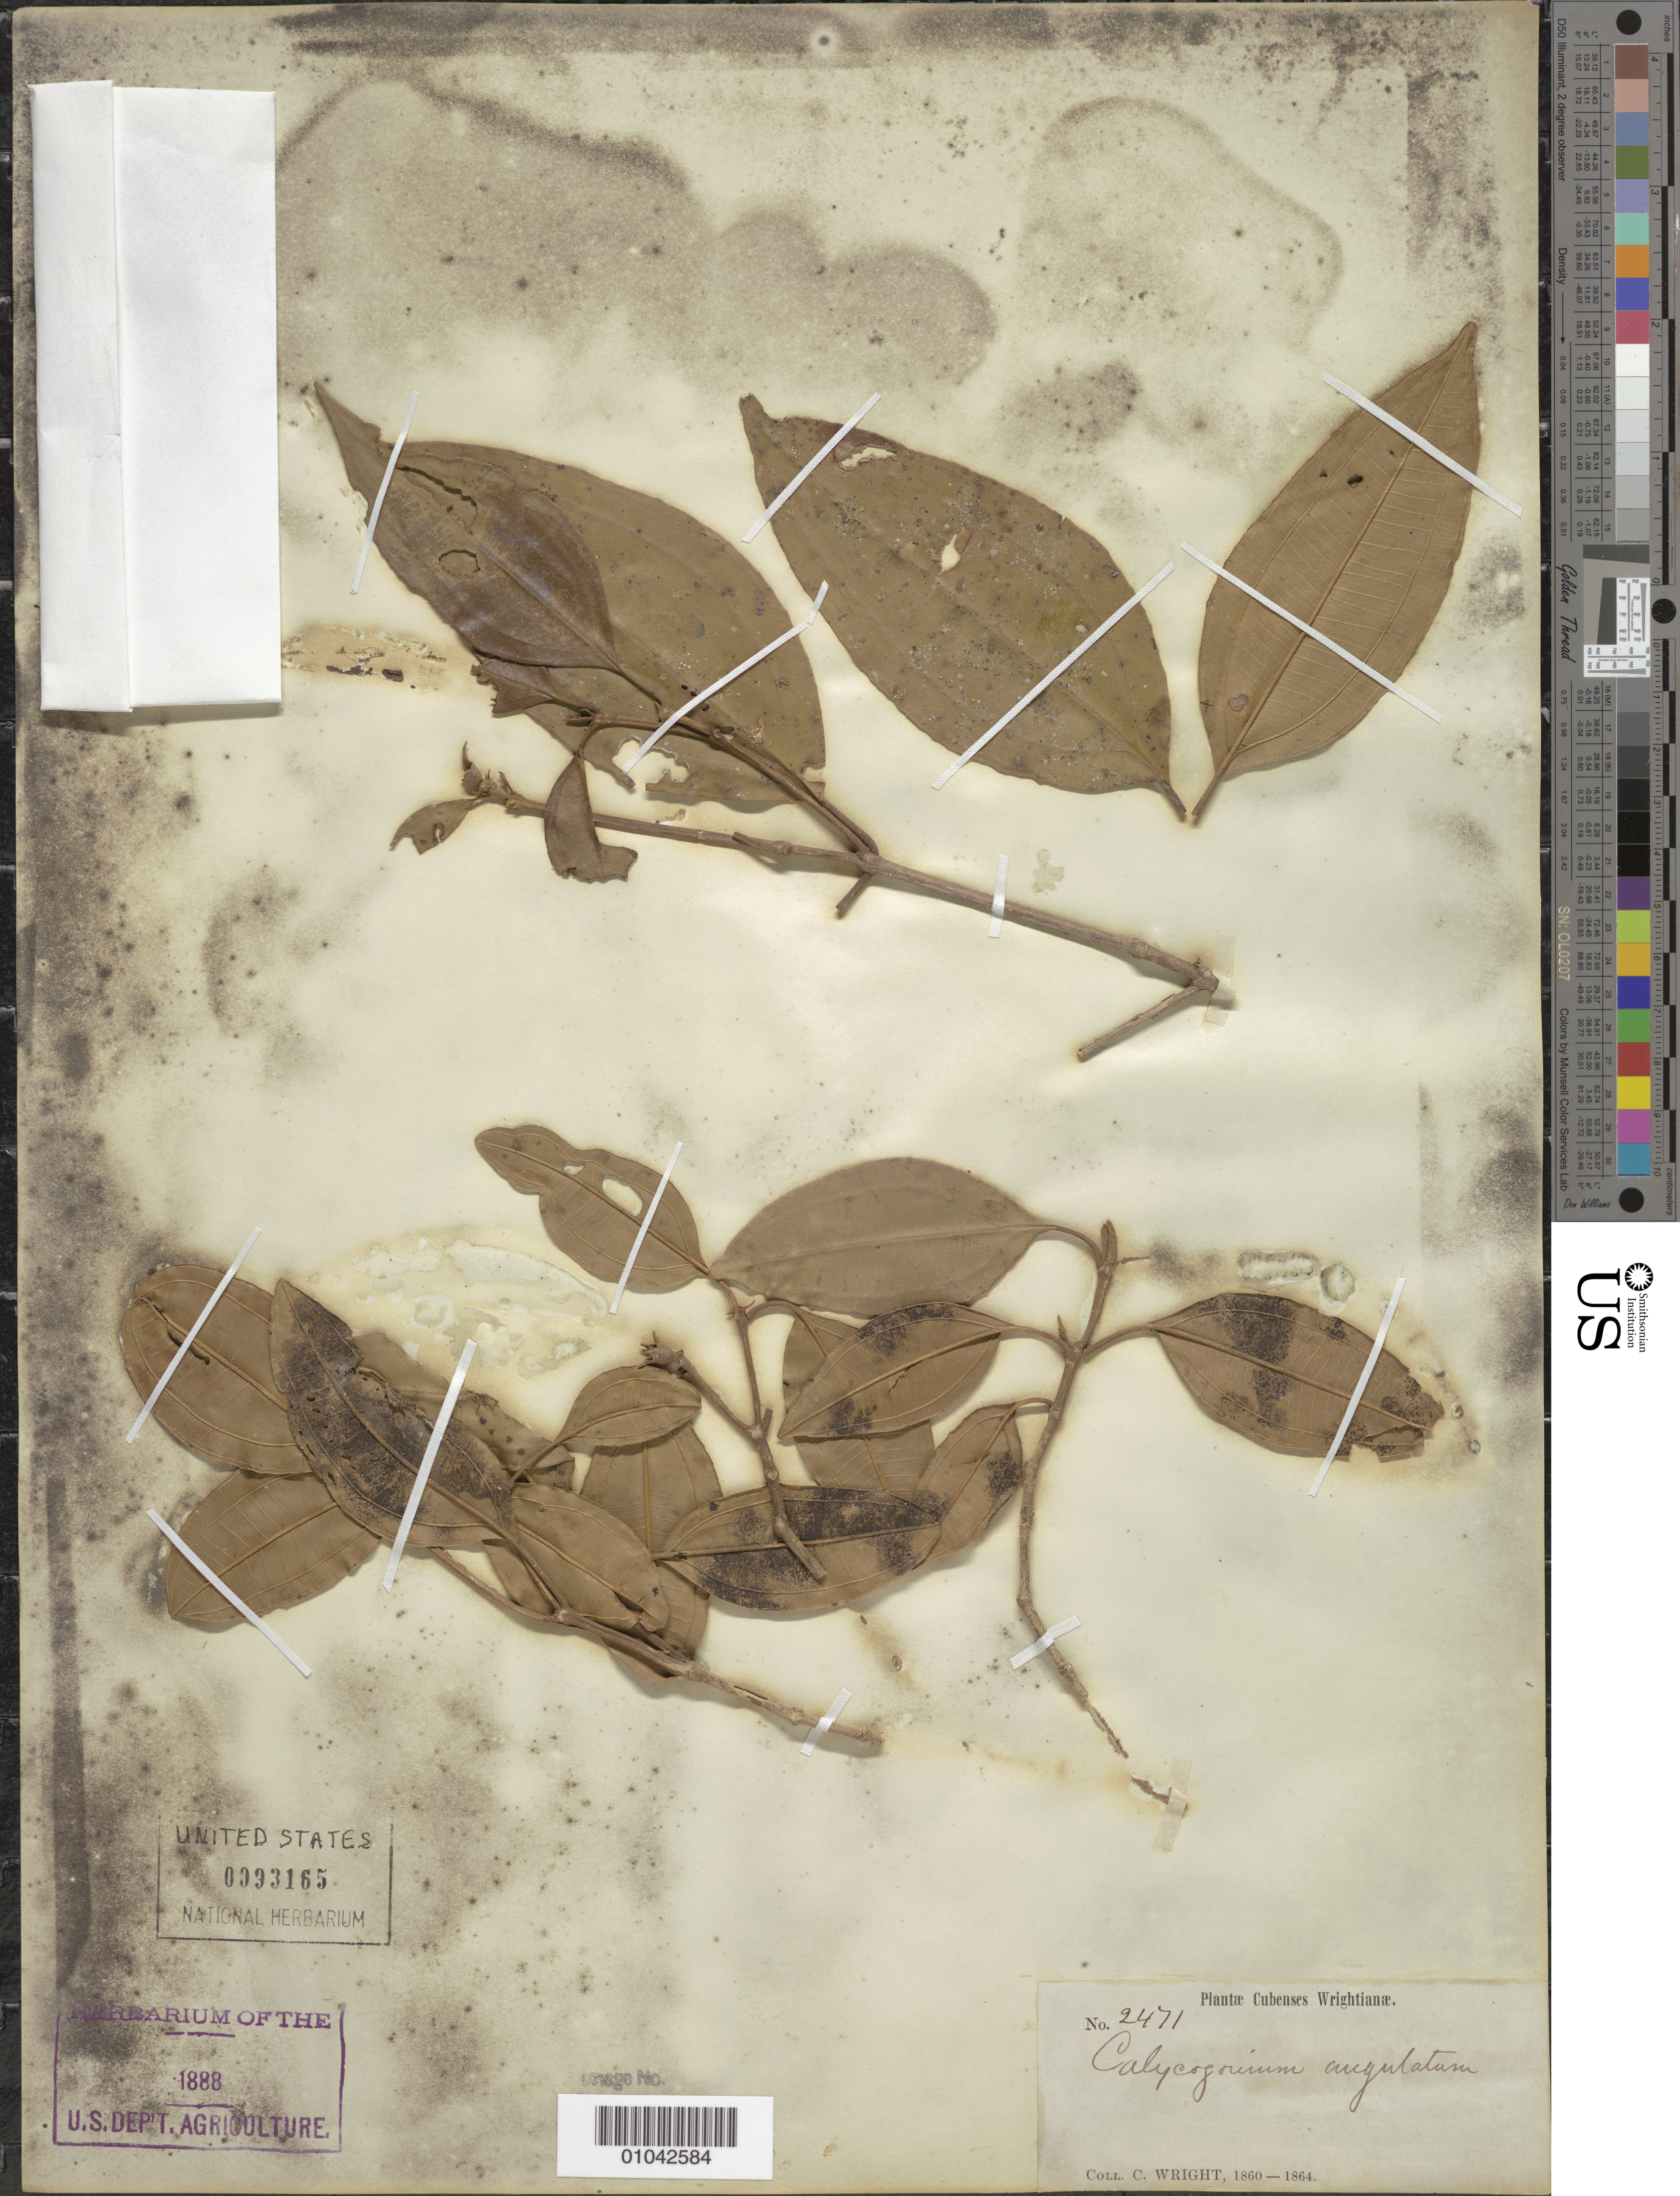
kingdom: Plantae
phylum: Tracheophyta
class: Magnoliopsida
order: Myrtales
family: Melastomataceae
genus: Calycogonium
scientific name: Calycogonium angulatum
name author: Griseb.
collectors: C. Wright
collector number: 2471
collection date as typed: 1860 to -- --- 1864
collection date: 1860/1864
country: Cuba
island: Cuba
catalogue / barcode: US 993165